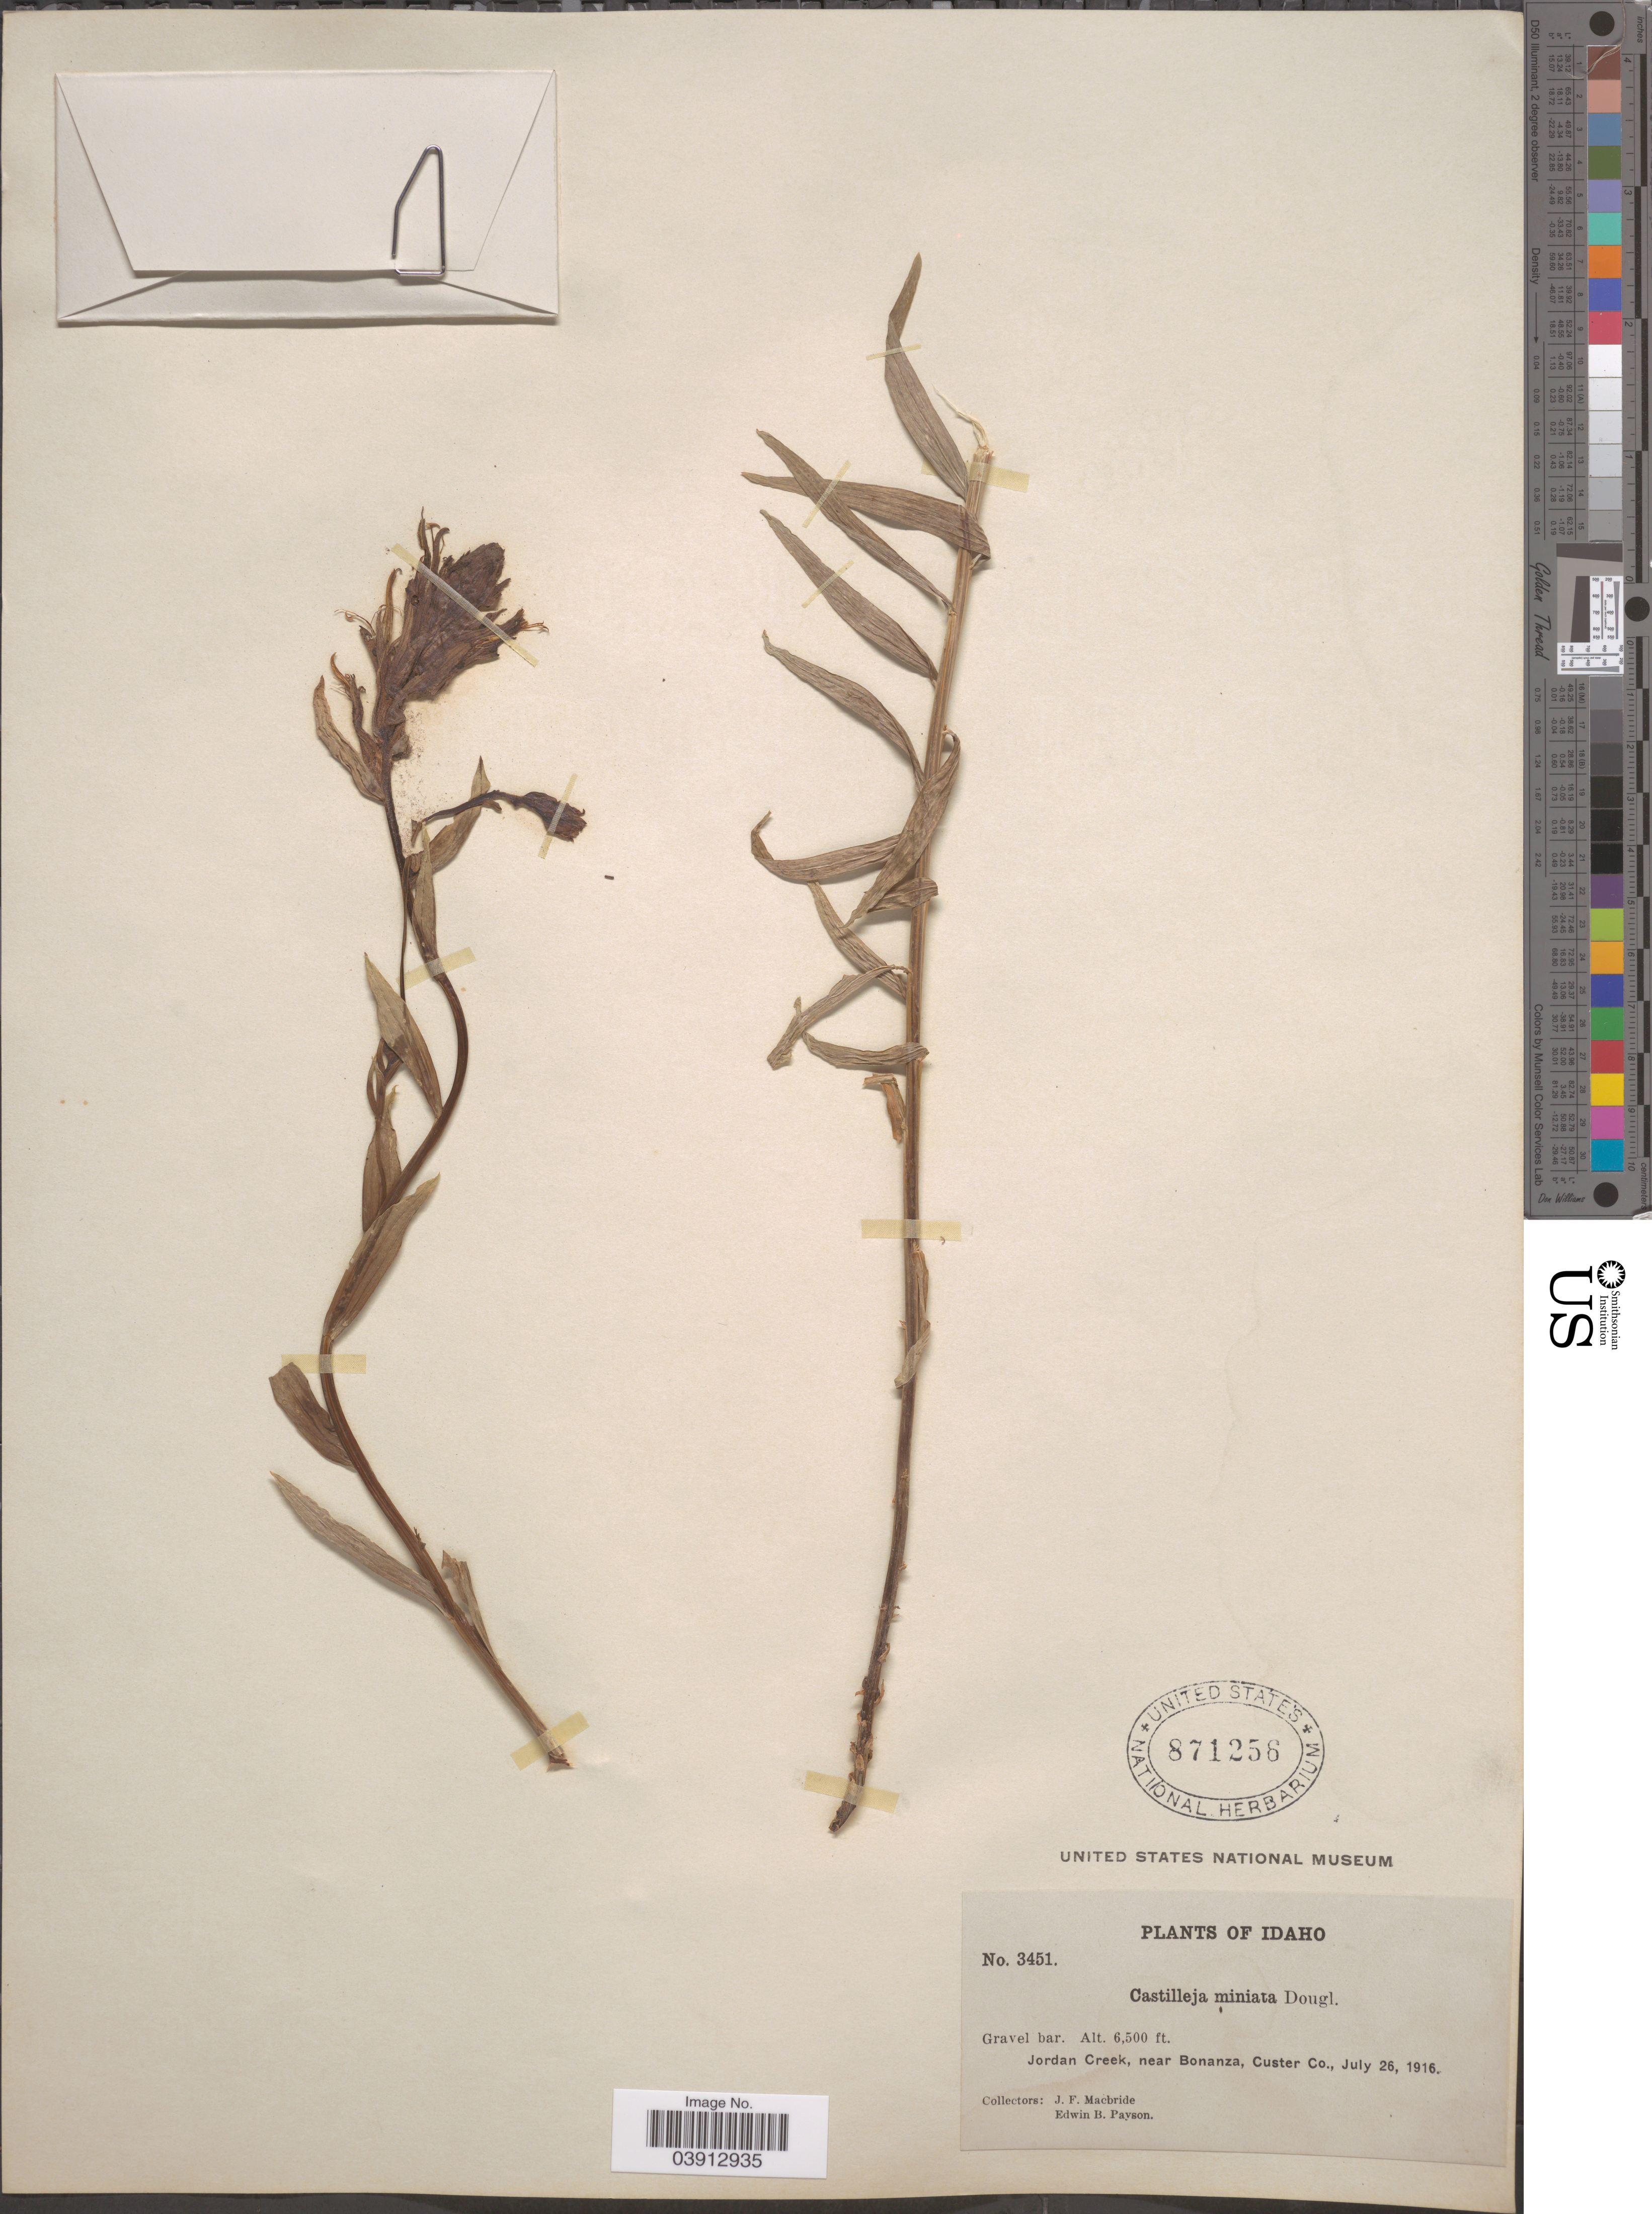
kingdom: Plantae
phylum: Tracheophyta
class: Magnoliopsida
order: Lamiales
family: Orobanchaceae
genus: Castilleja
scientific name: Castilleja miniata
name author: Douglas ex Hook.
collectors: J. F. Macbride & E. B. Payson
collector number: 3451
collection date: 1916-07-26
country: United States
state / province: Idaho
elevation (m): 1981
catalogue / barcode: US 871256